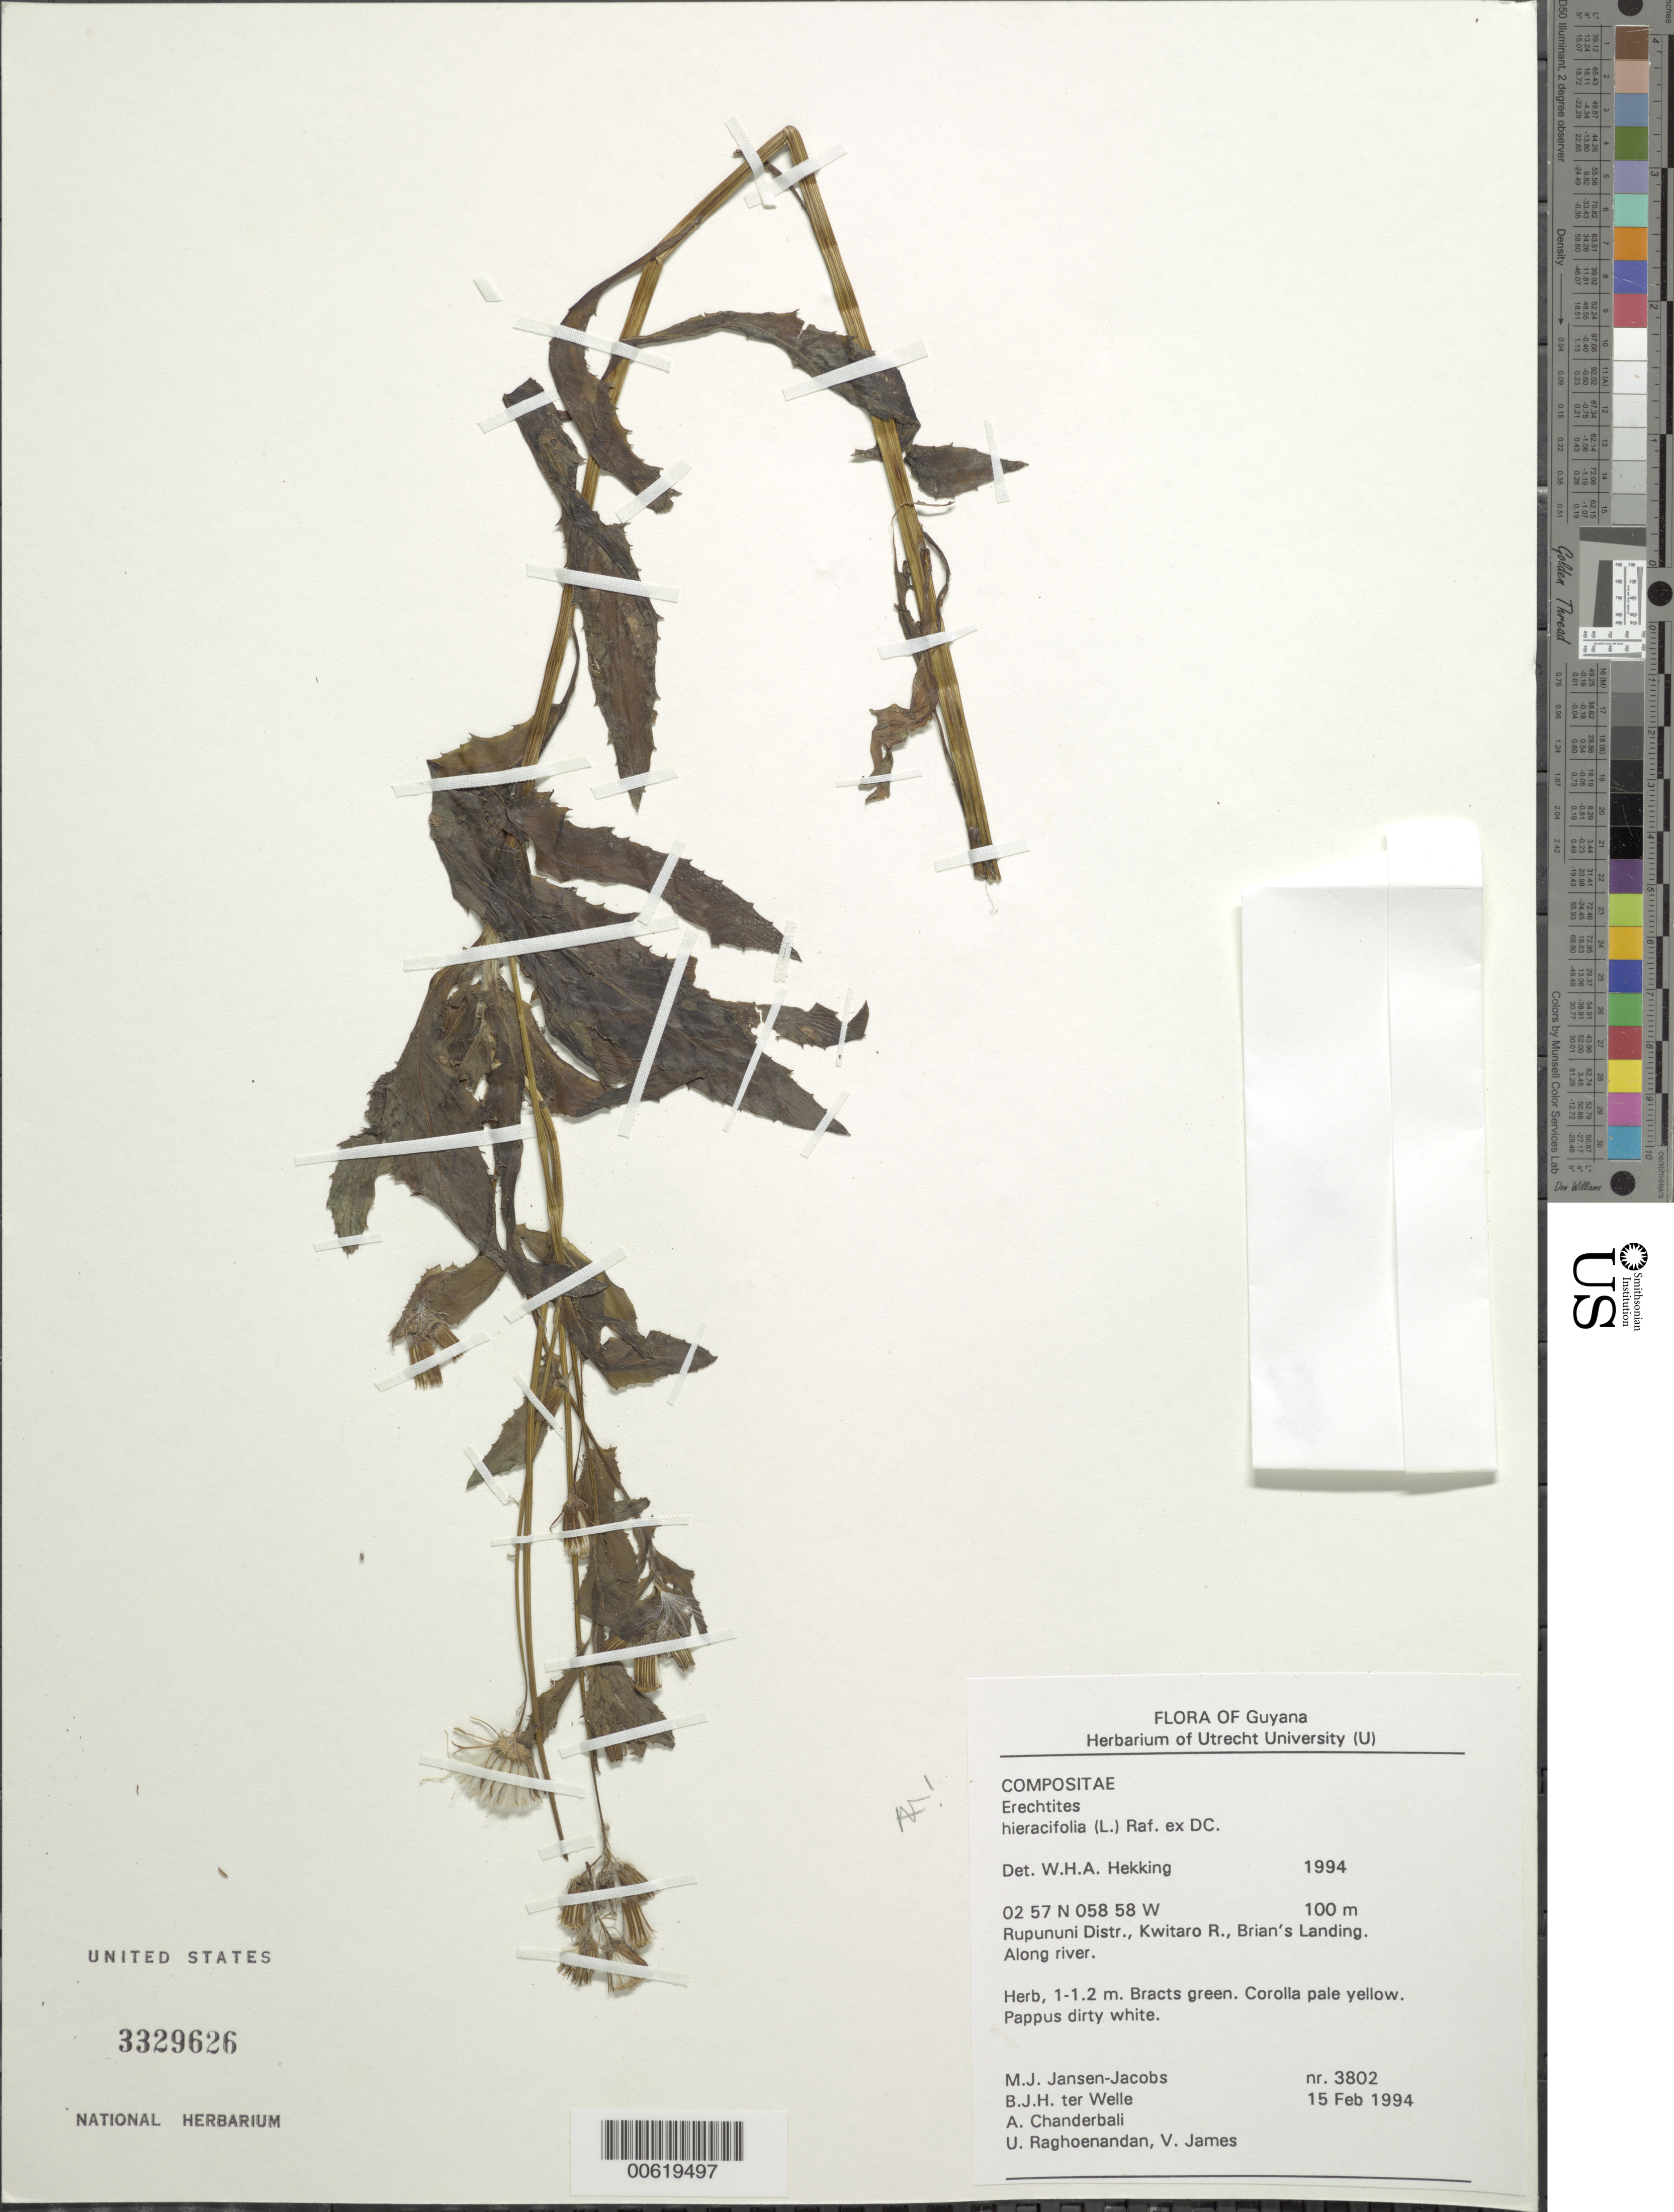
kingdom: Plantae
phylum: Tracheophyta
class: Magnoliopsida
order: Asterales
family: Asteraceae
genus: Erechtites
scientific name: Erechtites hieraciifolius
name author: (L.) Raf. ex DC.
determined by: Hekking, W. H. A.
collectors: M. J. Jansen-Jacobs, B. Welle, A. S. Chanderbali, U. Raghoenandan & V. James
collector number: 3802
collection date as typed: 15-Feb-94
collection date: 1994-02-15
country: Guyana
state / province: U. Takutu-U. Essequibo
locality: Brian's Landing, Kwitaro R.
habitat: Along river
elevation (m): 100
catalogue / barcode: US 3329626